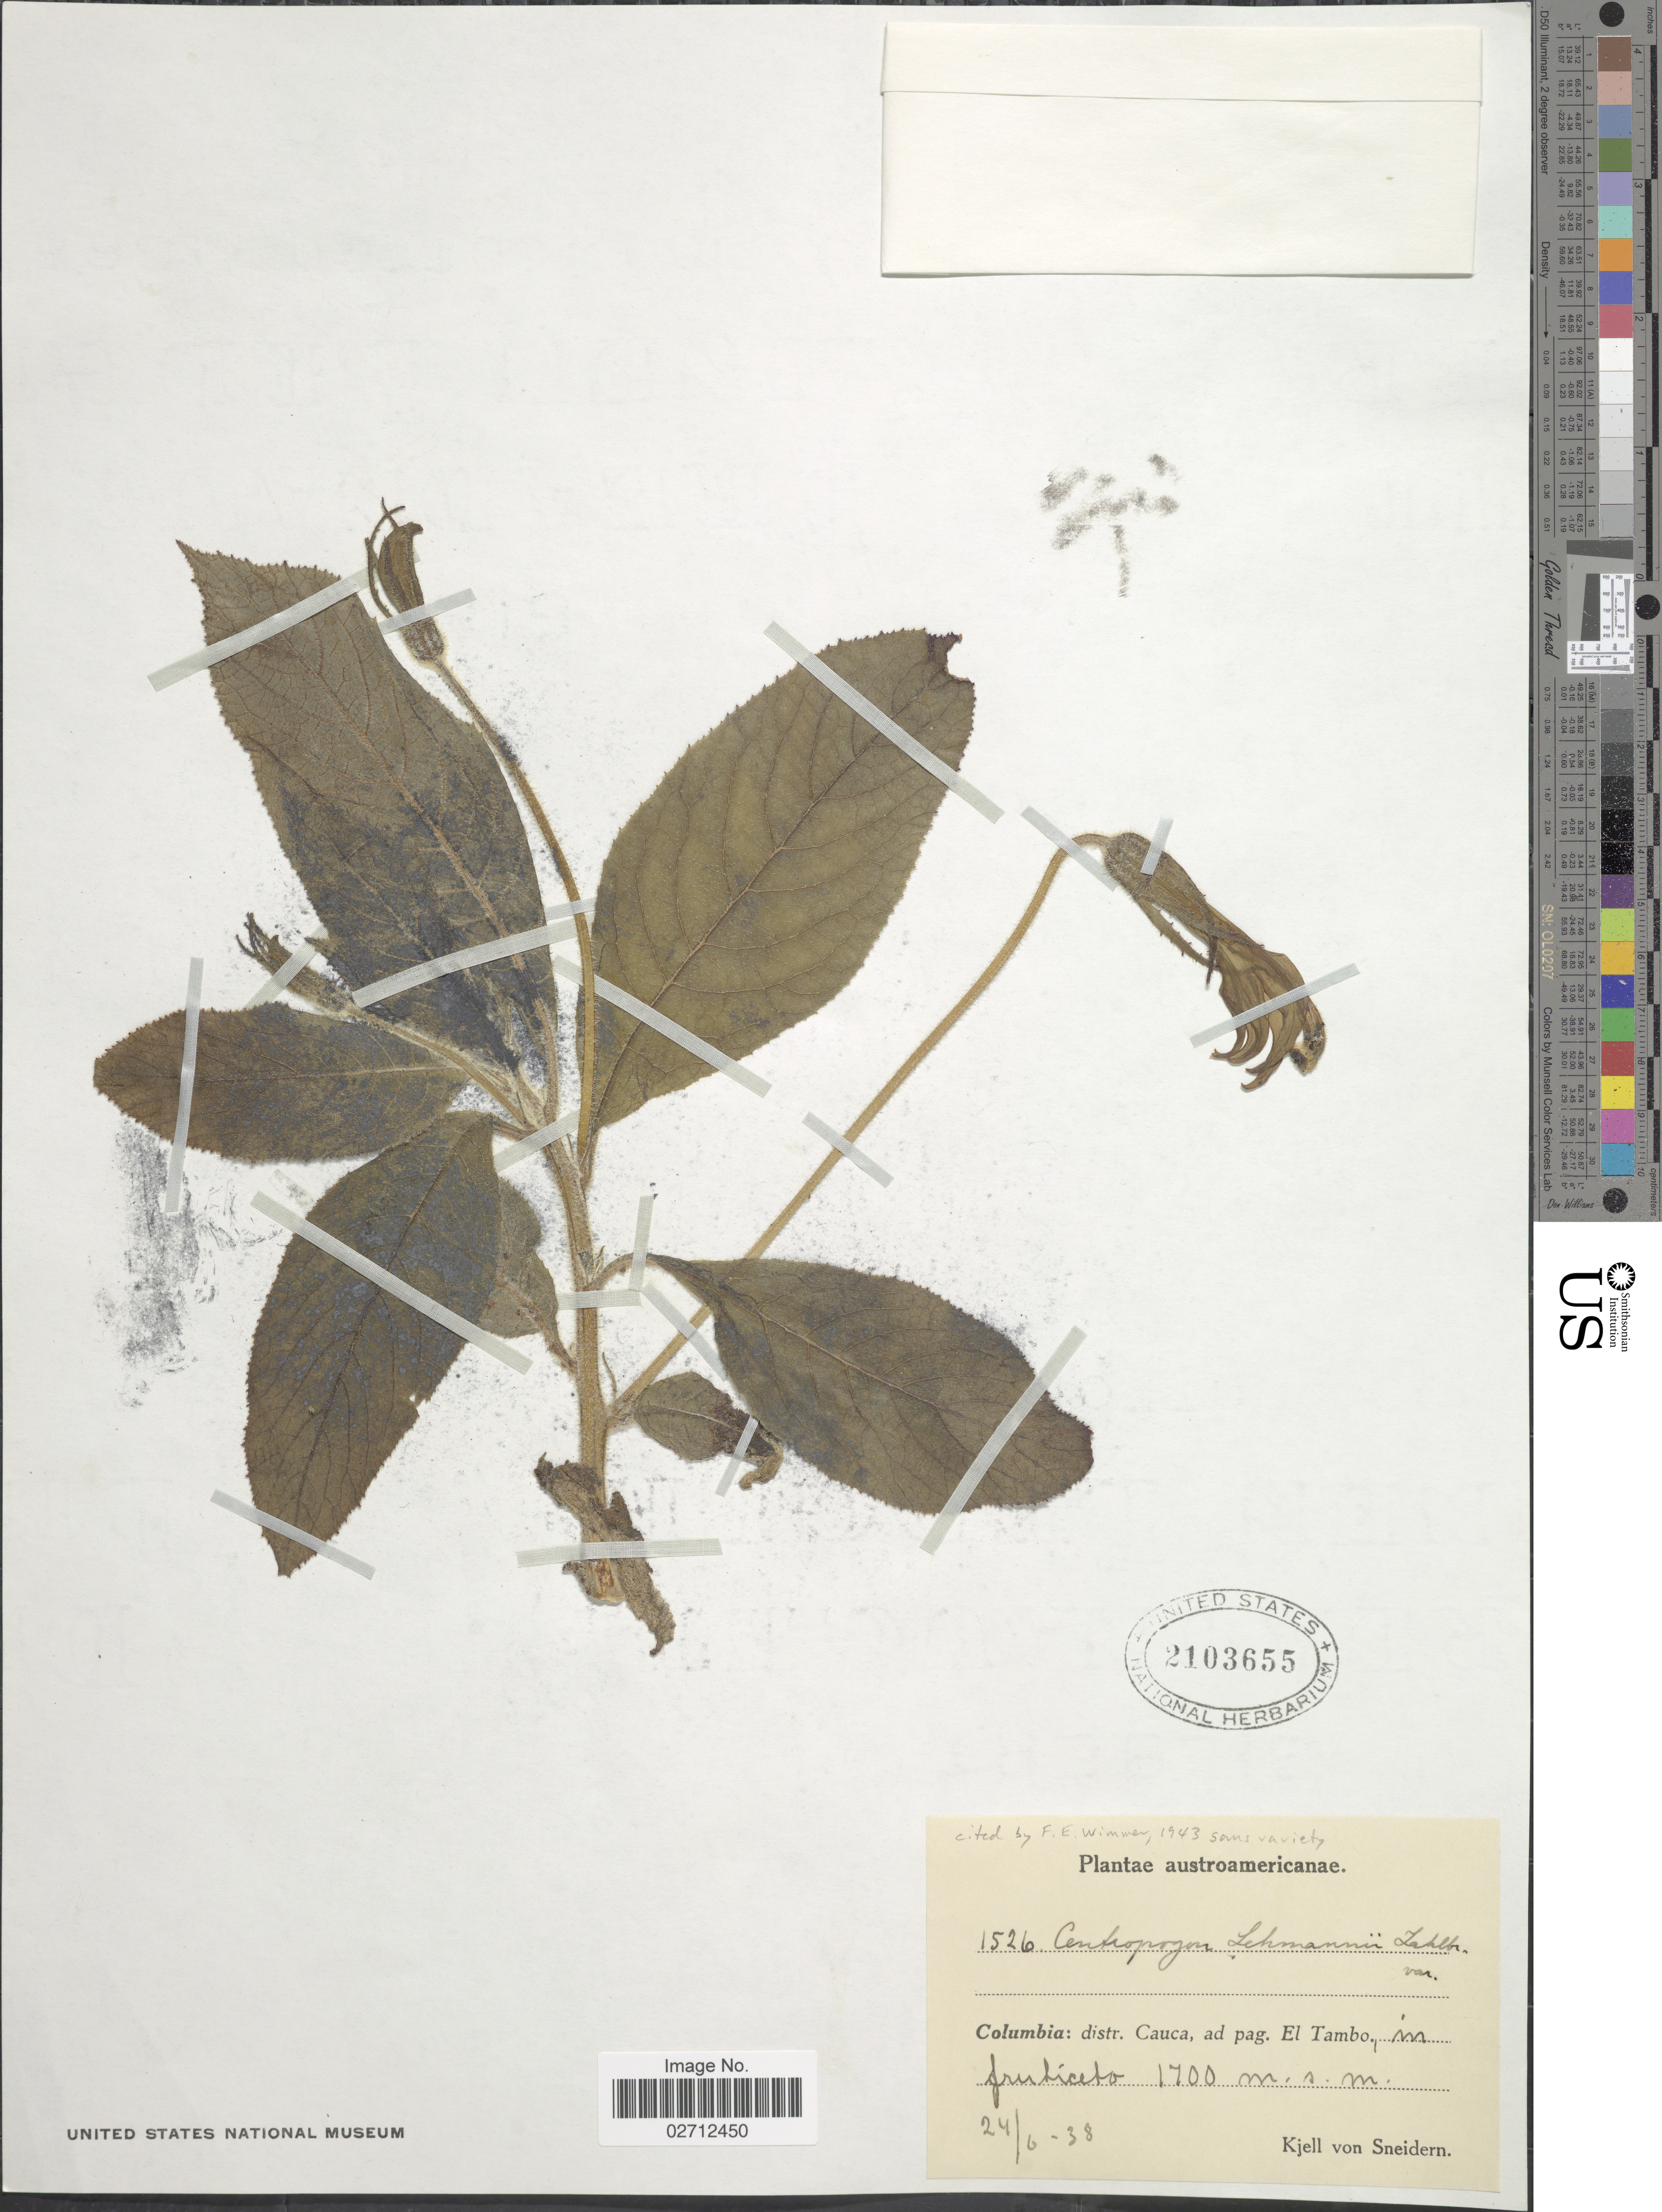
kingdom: Plantae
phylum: Tracheophyta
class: Magnoliopsida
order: Asterales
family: Campanulaceae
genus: Centropogon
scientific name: Centropogon lehmannii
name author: Zahlbr.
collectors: K. von Sneidern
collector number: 1526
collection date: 1938-06-24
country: Colombia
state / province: Cauca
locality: Distr. Cauca, ad pag El Tambo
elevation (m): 1700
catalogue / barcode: US 2103655